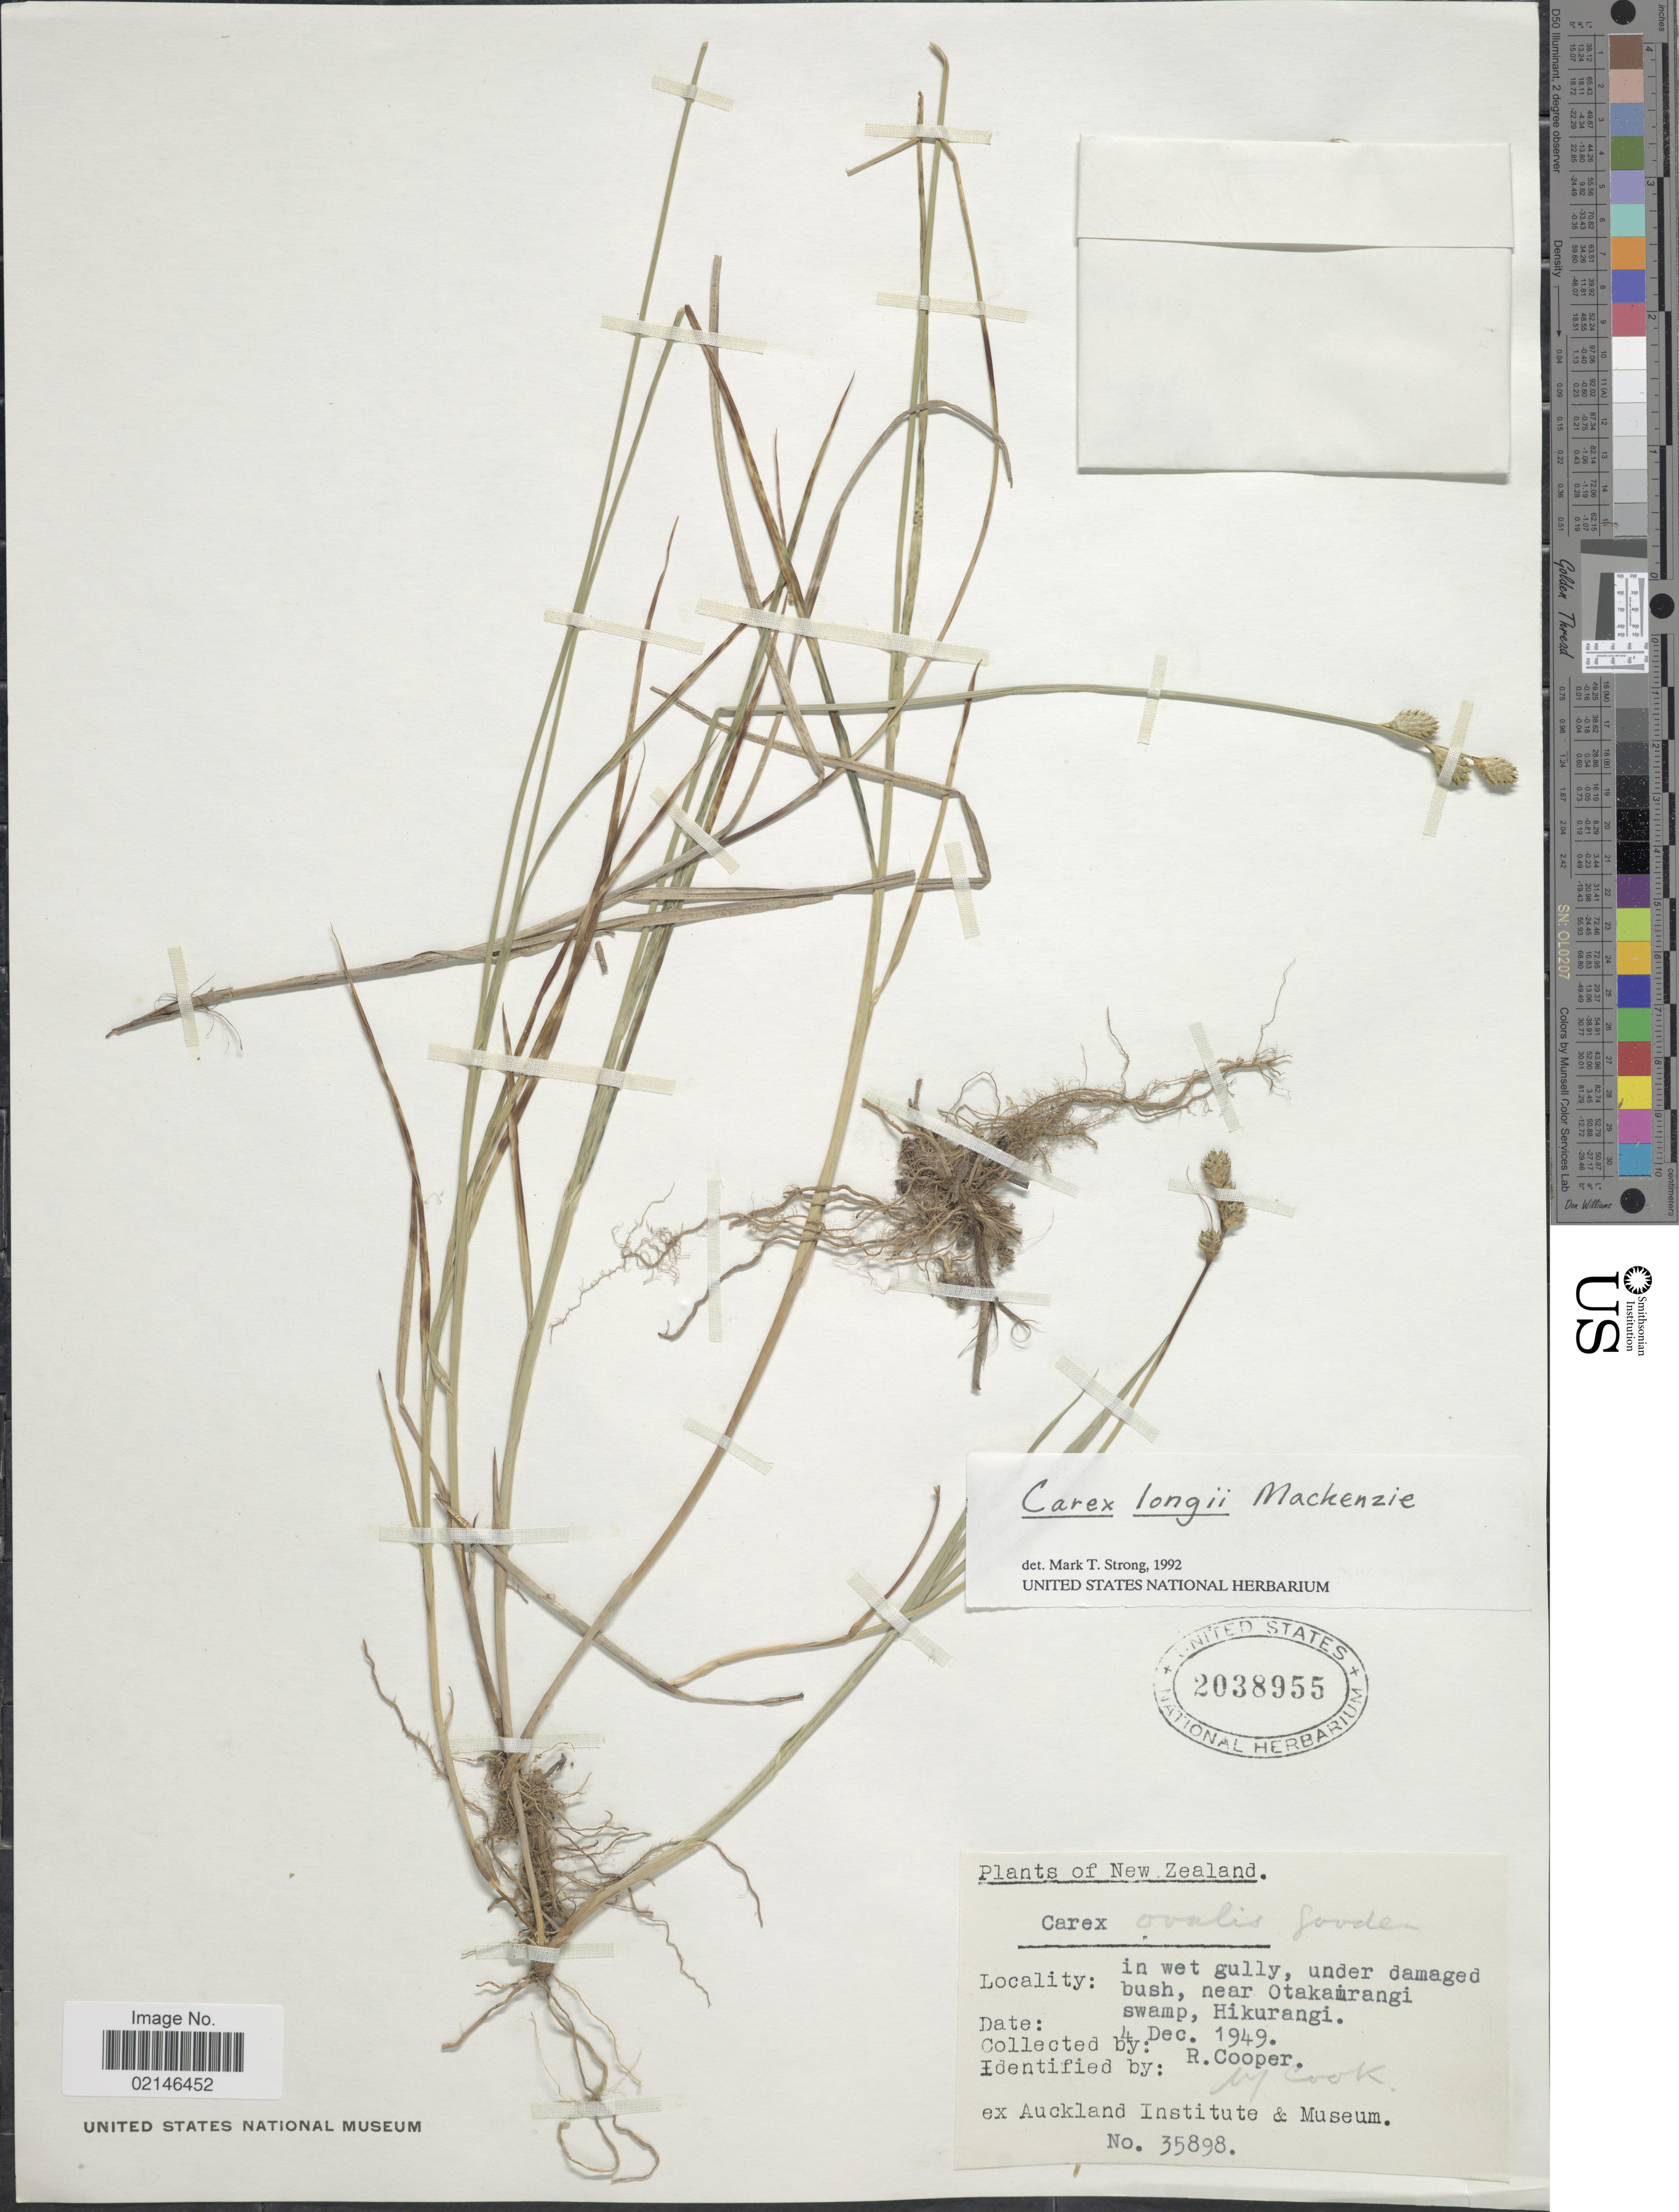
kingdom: Plantae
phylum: Tracheophyta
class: Liliopsida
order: Poales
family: Cyperaceae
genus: Carex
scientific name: Carex longii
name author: Mack.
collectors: R. Cooper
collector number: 35898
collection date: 1949-12-04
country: New Zealand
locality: In wet gully, under damaged bush, near Otakairangi swamp, Hikurangi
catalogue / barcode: US 2038955